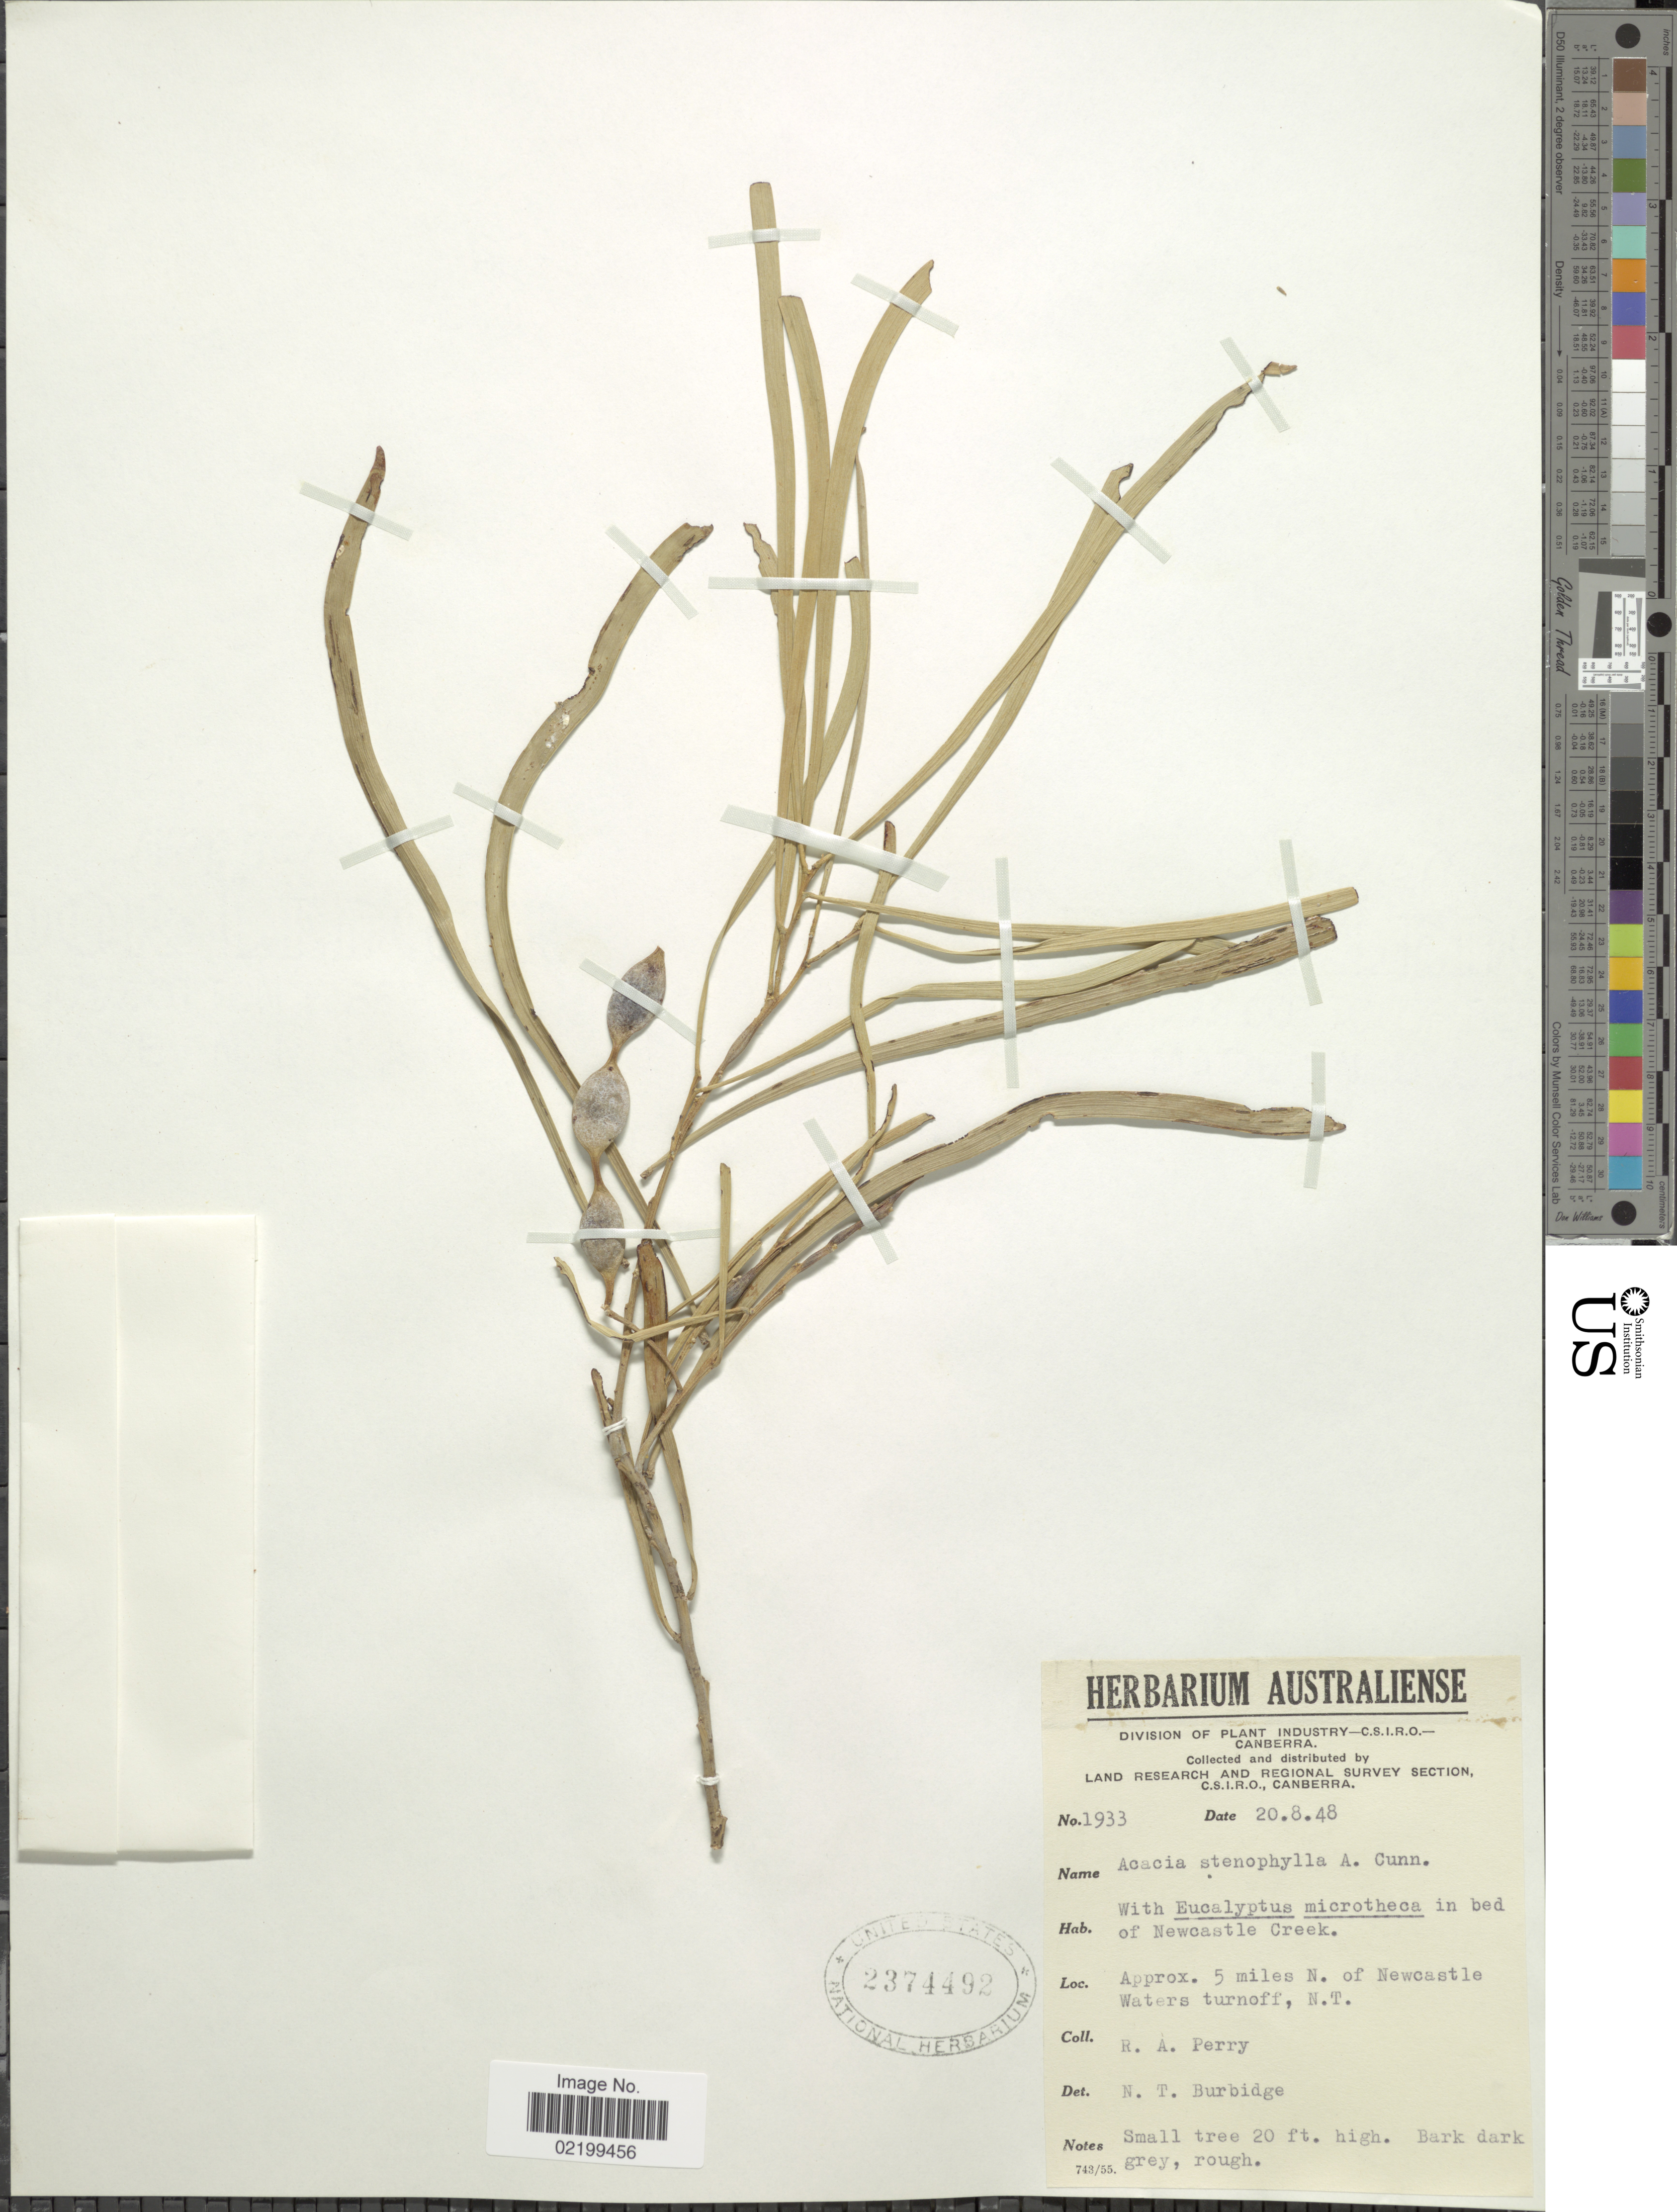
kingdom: Plantae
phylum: Tracheophyta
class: Magnoliopsida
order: Fabales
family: Fabaceae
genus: Acacia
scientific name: Acacia stenophylla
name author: Benth.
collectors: Perry, R. A.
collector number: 1933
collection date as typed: Transcribed d/m/y: 20/8/48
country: Australia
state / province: Northern Territory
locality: Approx. 5 miles N. of Newcastle Waters turnoff, N.T.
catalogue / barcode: US 2374492